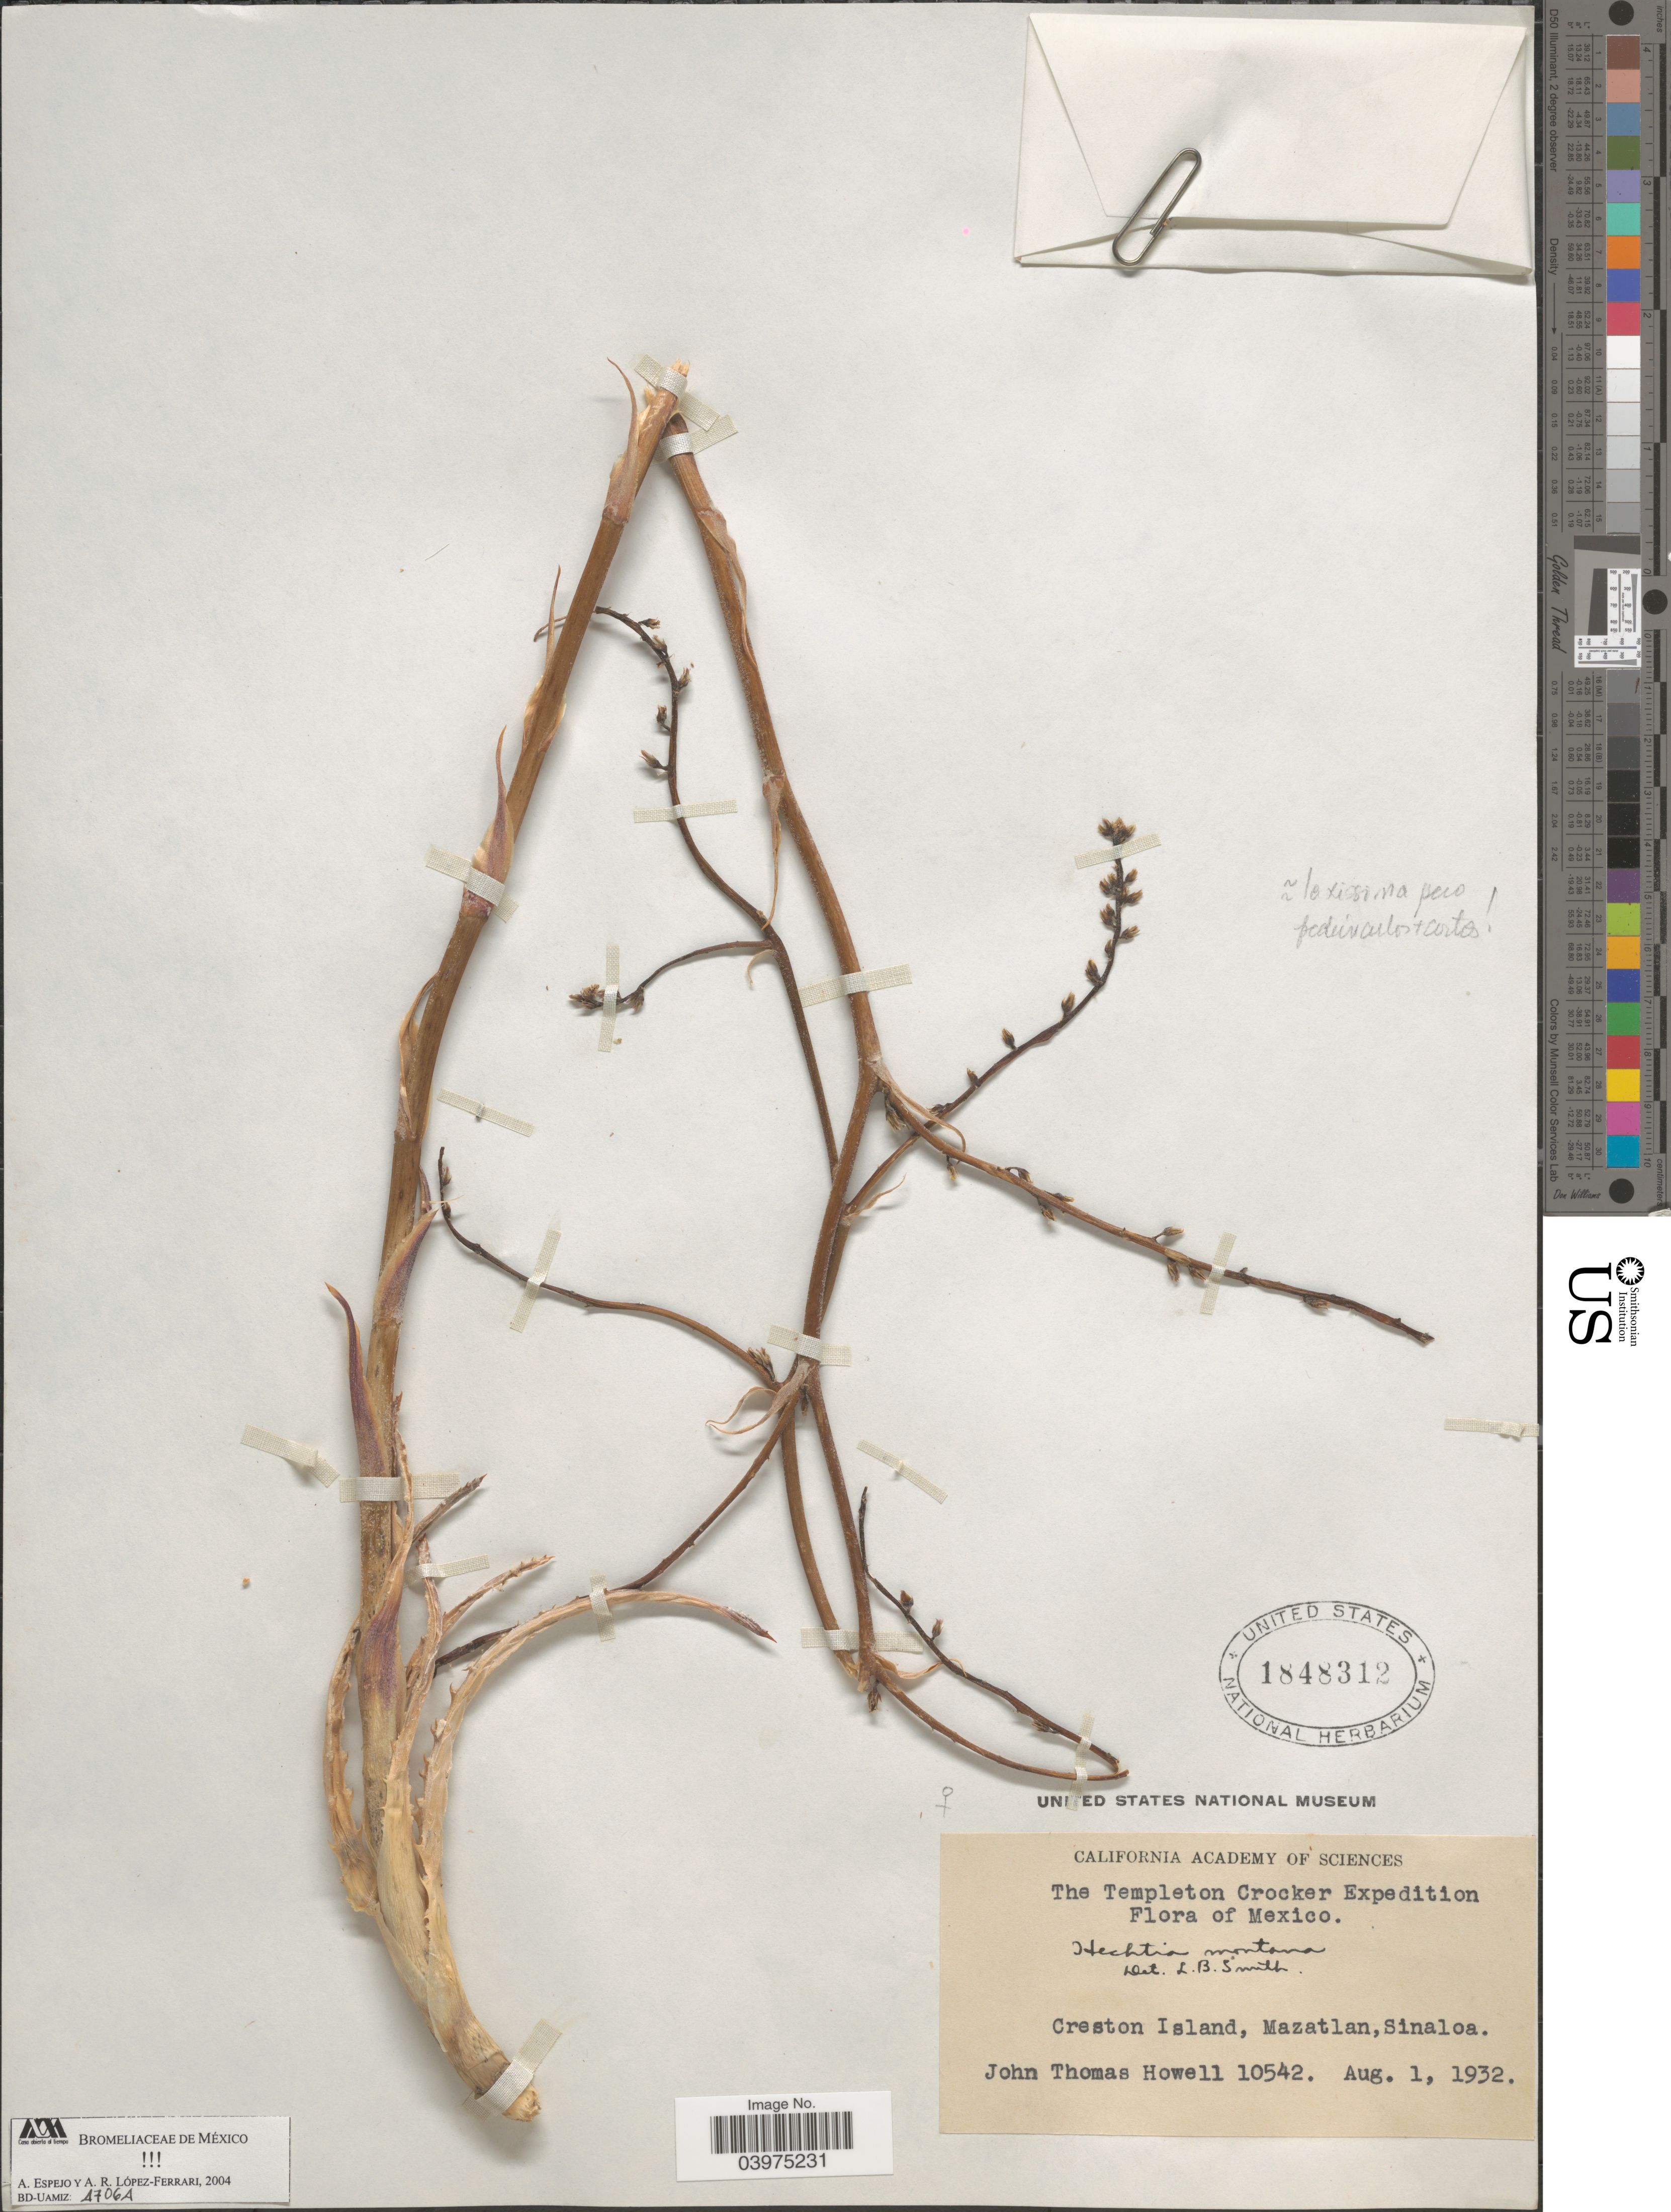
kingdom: Plantae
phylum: Tracheophyta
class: Liliopsida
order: Poales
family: Bromeliaceae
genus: Hechtia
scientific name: Hechtia montana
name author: Brandegee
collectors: J. T. Howell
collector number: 10542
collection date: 1932-08-01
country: Mexico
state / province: Sinaloa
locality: The Templeton Crocker Expedition. Creston Island, Mazatlan.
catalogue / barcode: US 1848312